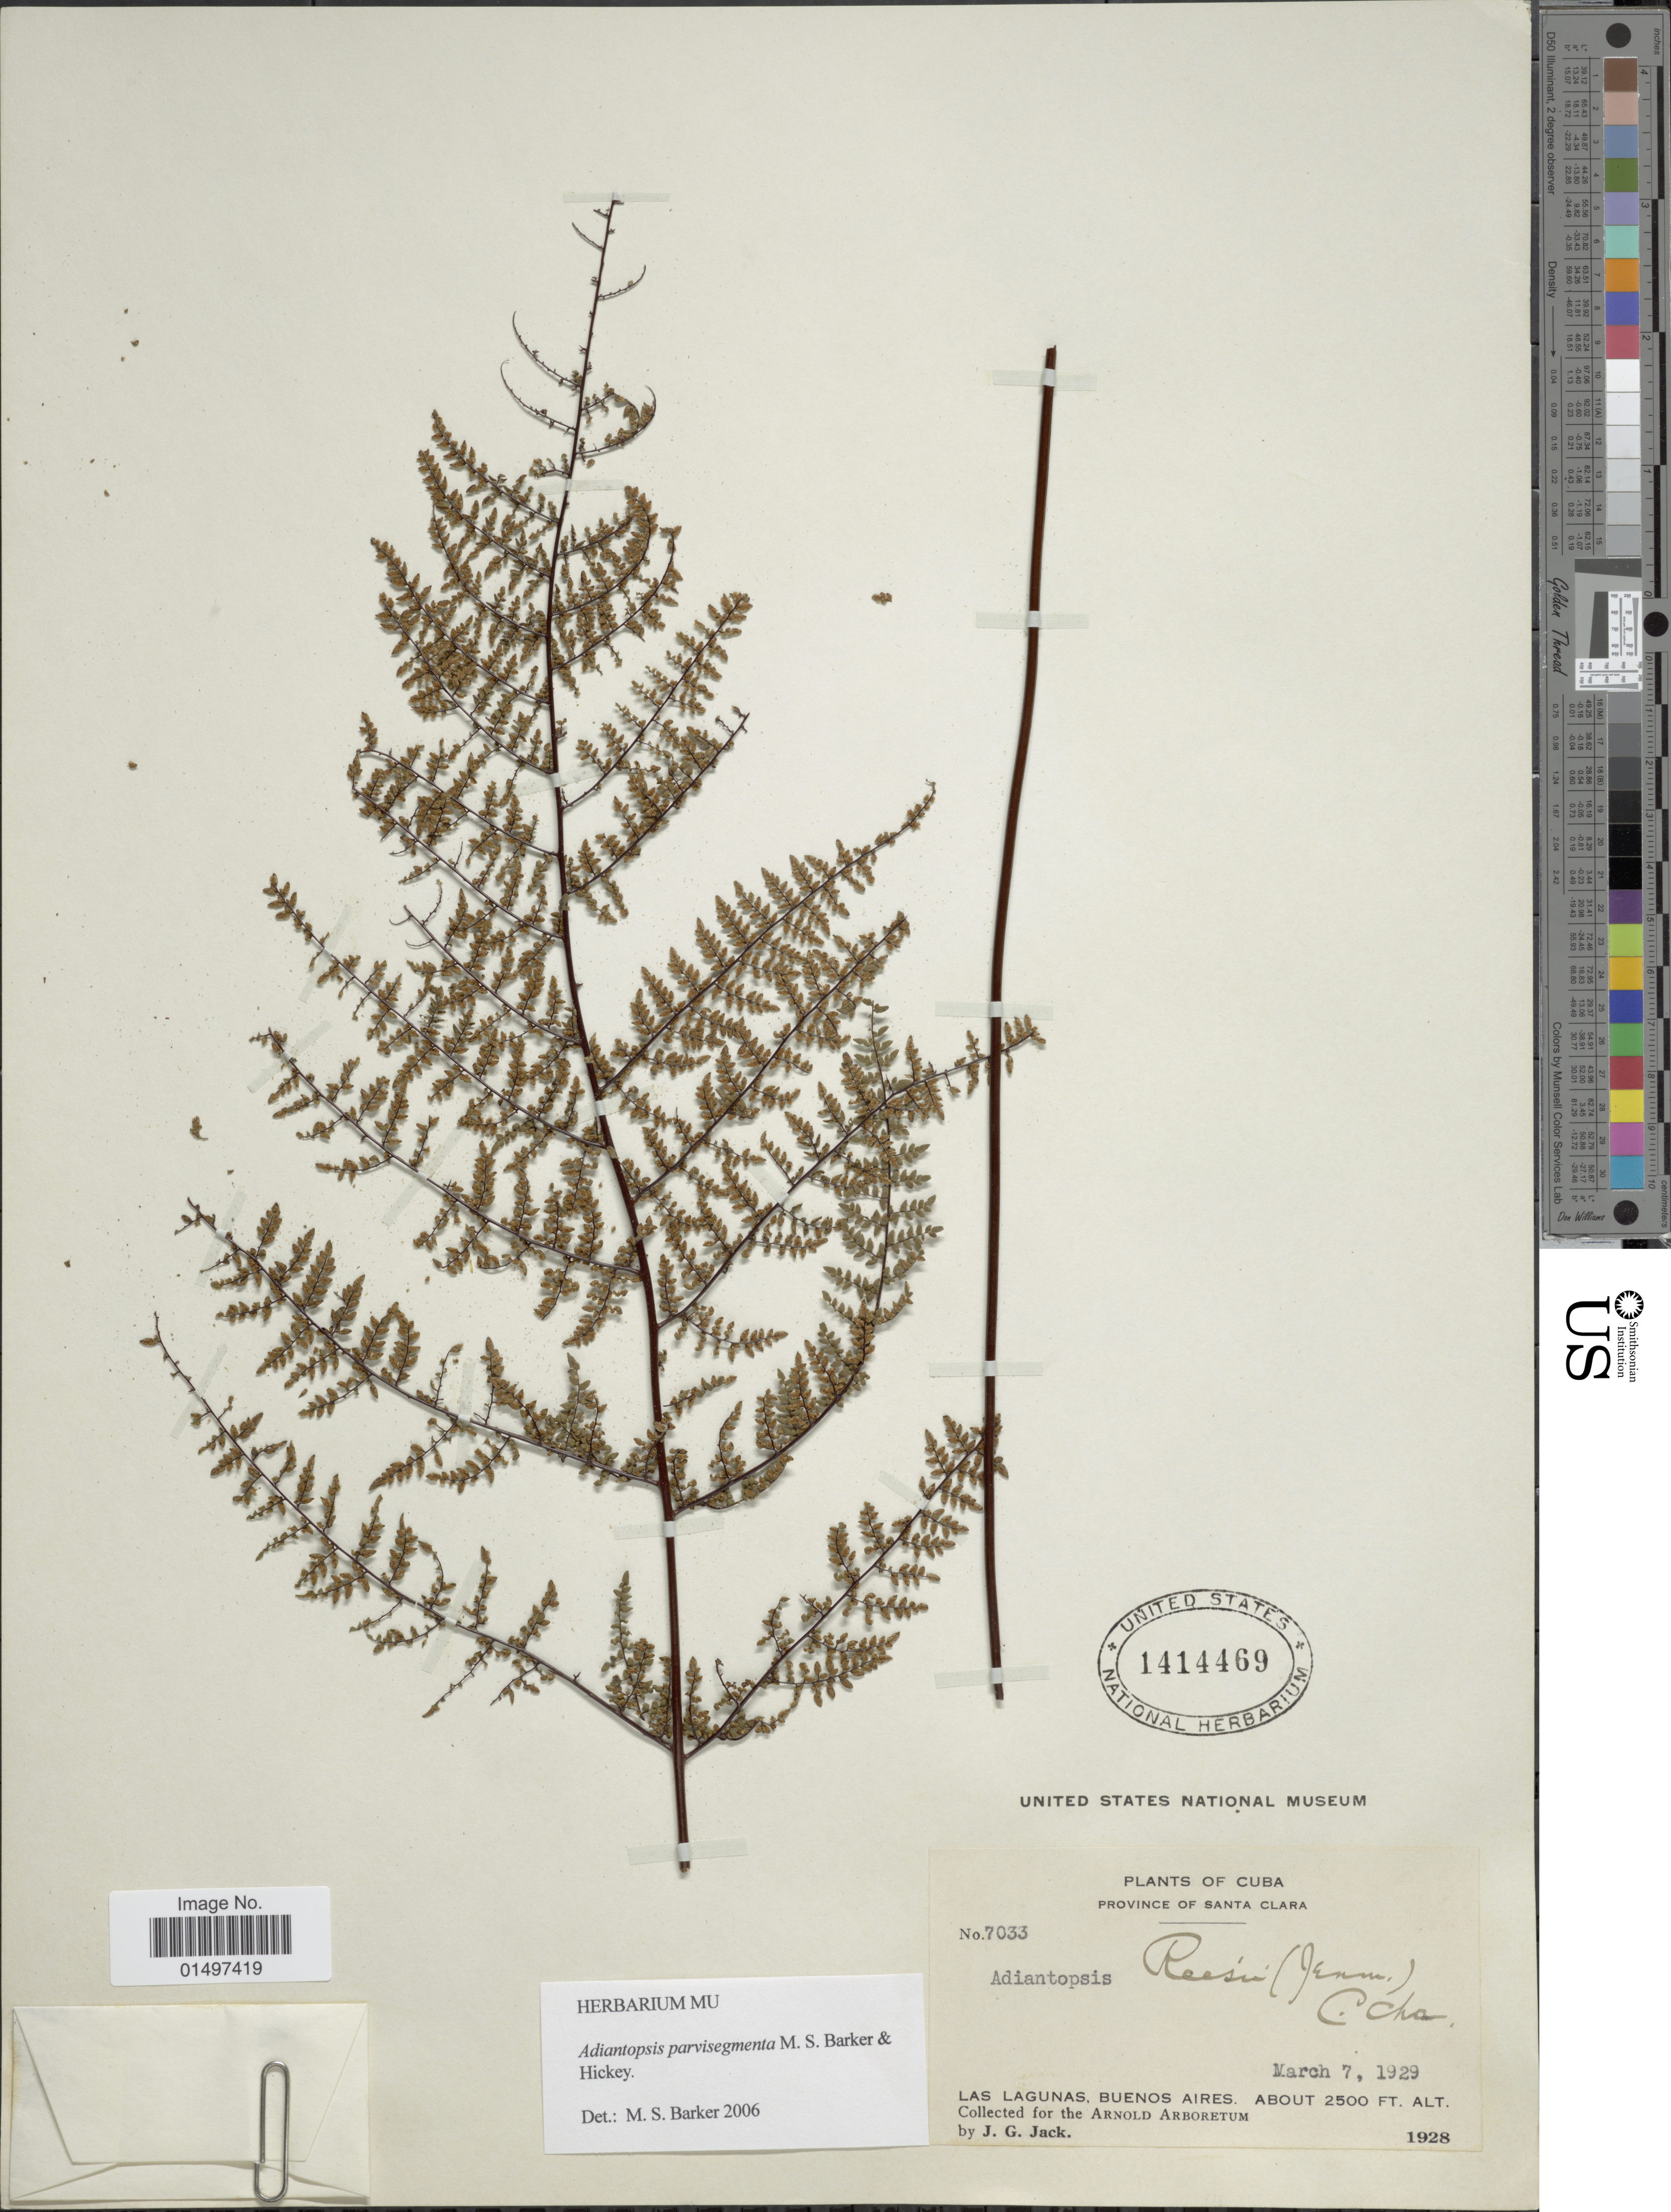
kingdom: Plantae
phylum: Tracheophyta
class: Polypodiopsida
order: Polypodiales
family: Pteridaceae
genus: Adiantopsis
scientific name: Adiantopsis parvisegmenta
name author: M.S. Barker & Hickey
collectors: J. G. Jack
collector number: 7033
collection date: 1929-03-07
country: Cuba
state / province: Las Villas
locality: Province of Santa Clara. Las Lagunas, Buenos Aires.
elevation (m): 762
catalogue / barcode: US 1414469